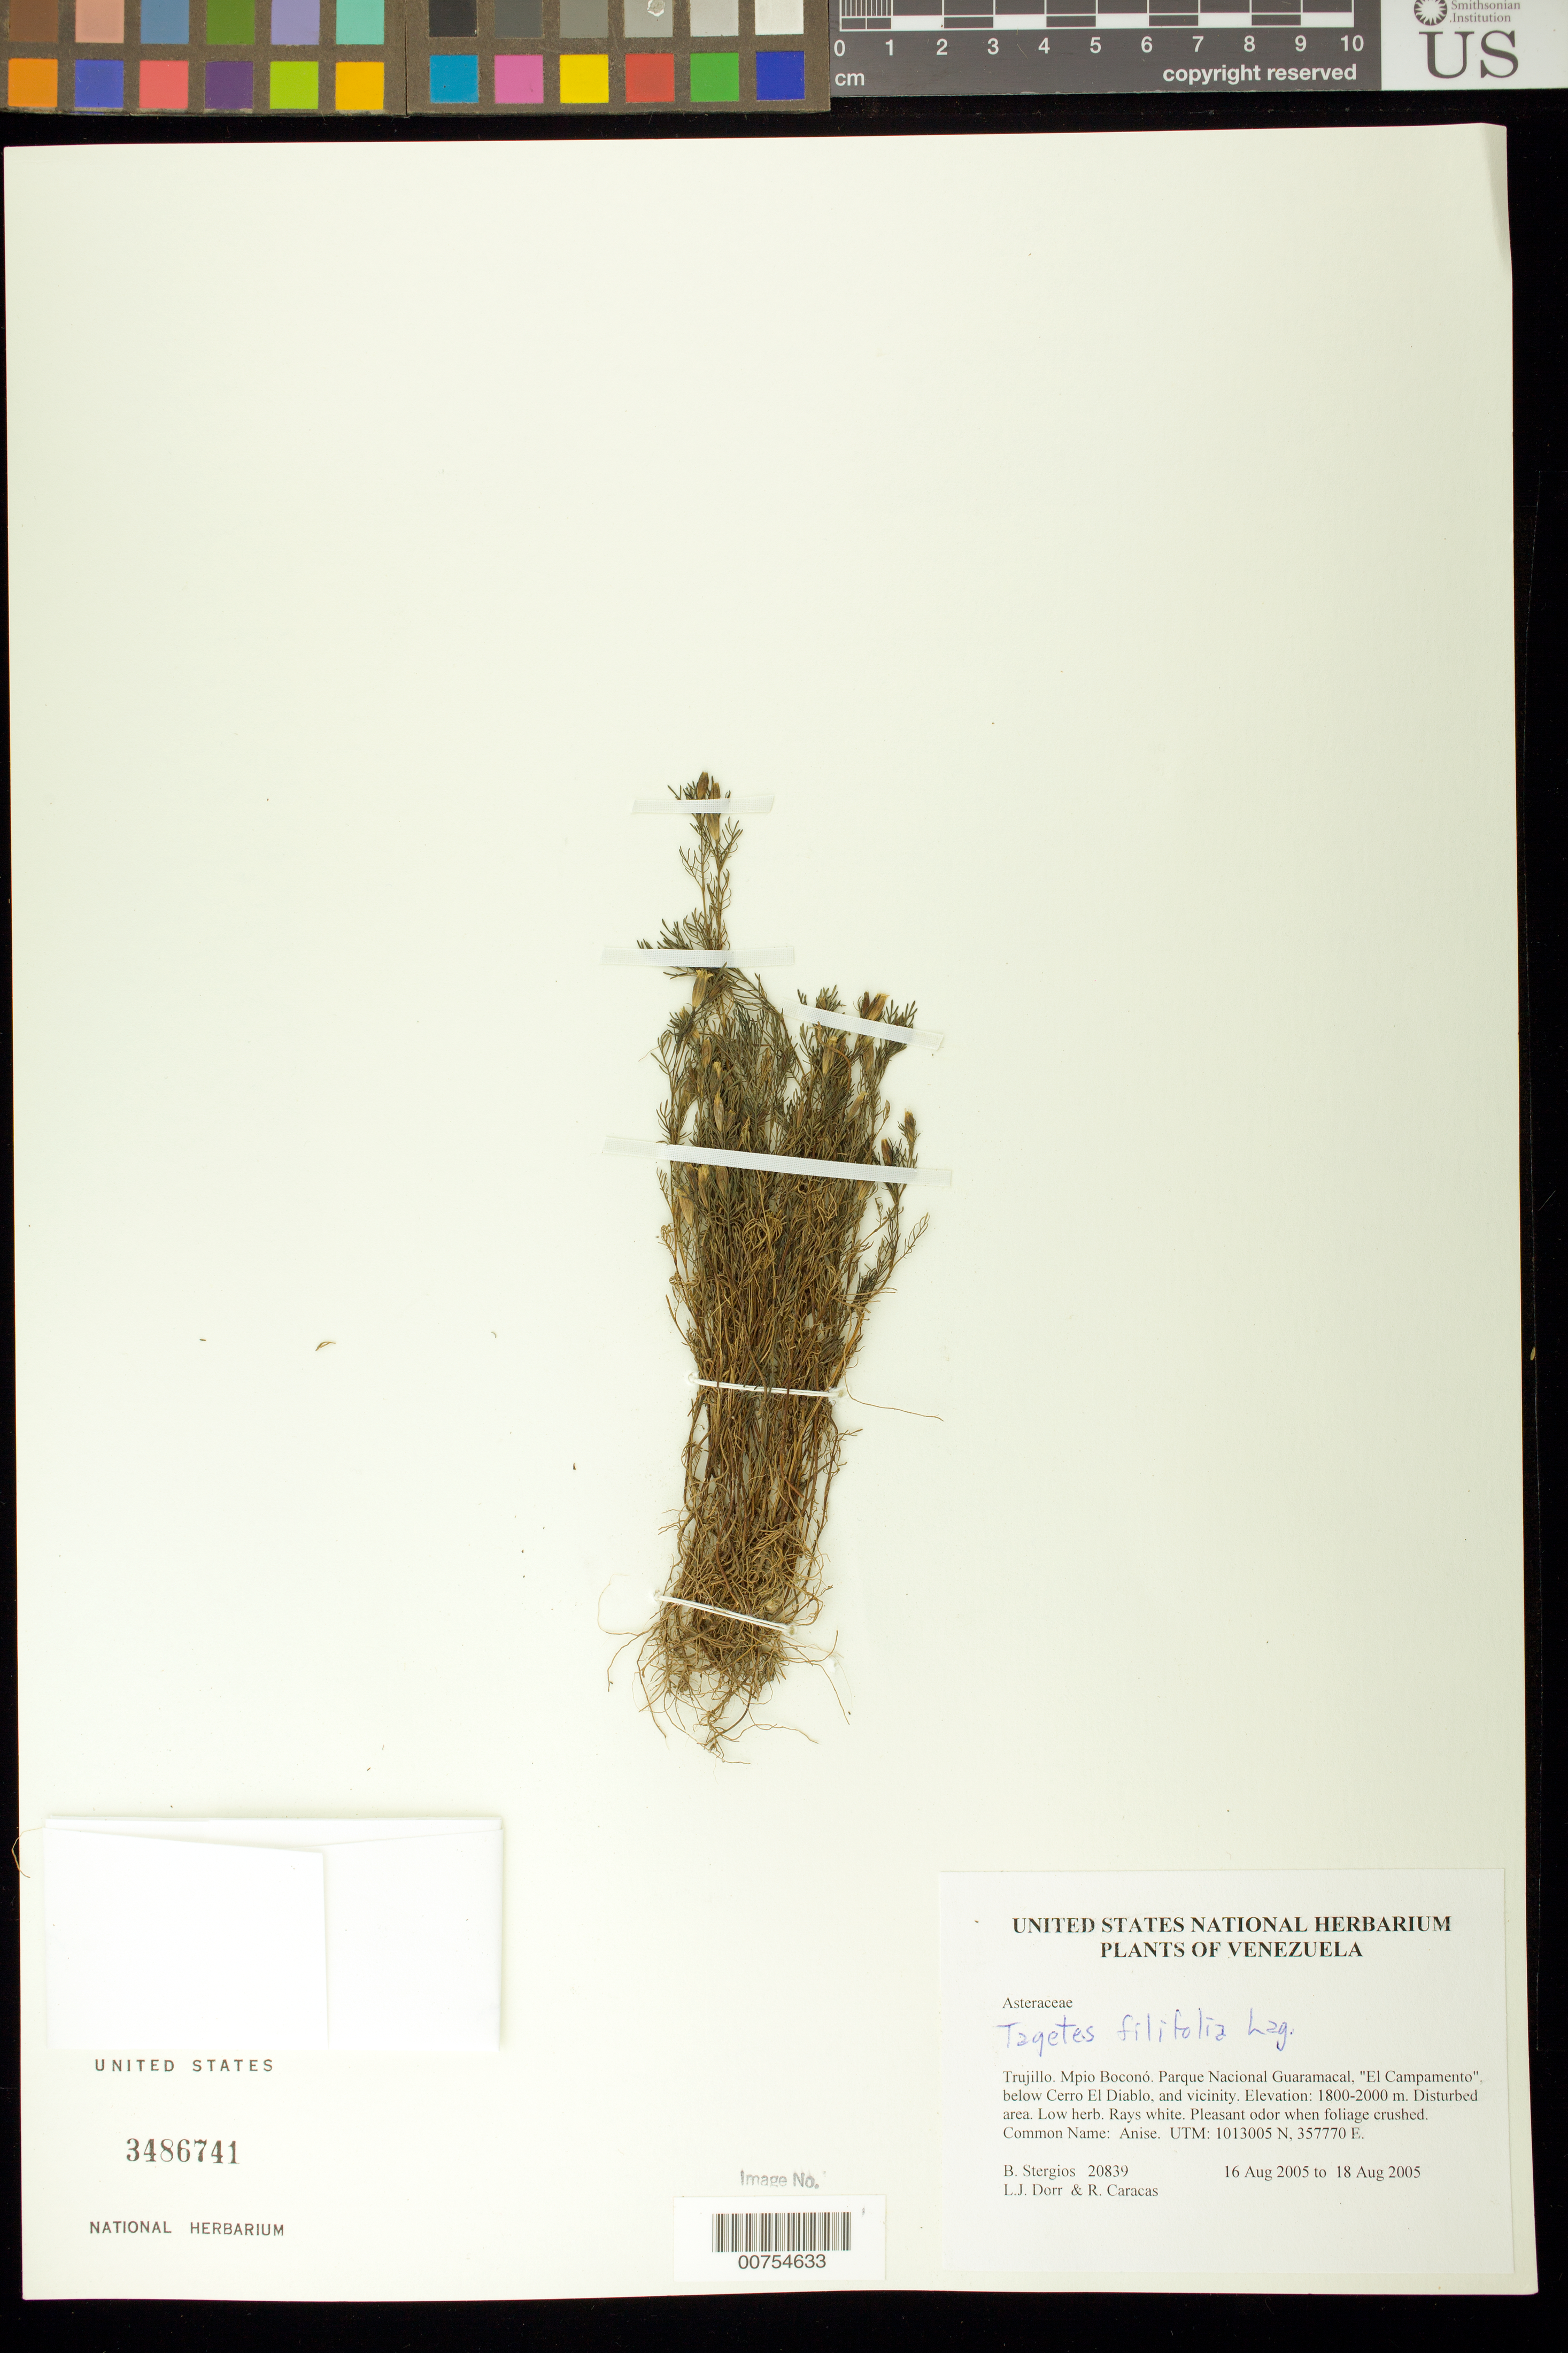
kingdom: Plantae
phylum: Tracheophyta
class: Magnoliopsida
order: Asterales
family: Asteraceae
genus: Tagetes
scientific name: Tagetes filifolia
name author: Lag.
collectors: B. G. Stergios, L. J. Dorr & R. Caracas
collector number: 20839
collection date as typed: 16 Aug 2005 to 18 Aug 2005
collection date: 2005-08-16/2005-08-18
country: Venezuela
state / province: Trujillo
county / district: Boconó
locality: Parque Nacional Guaramacal, "El Campamento", below Cerro El Diablo, and vicinity.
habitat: Disturbed area.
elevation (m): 1800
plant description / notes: PORT, US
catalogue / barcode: US 3486741